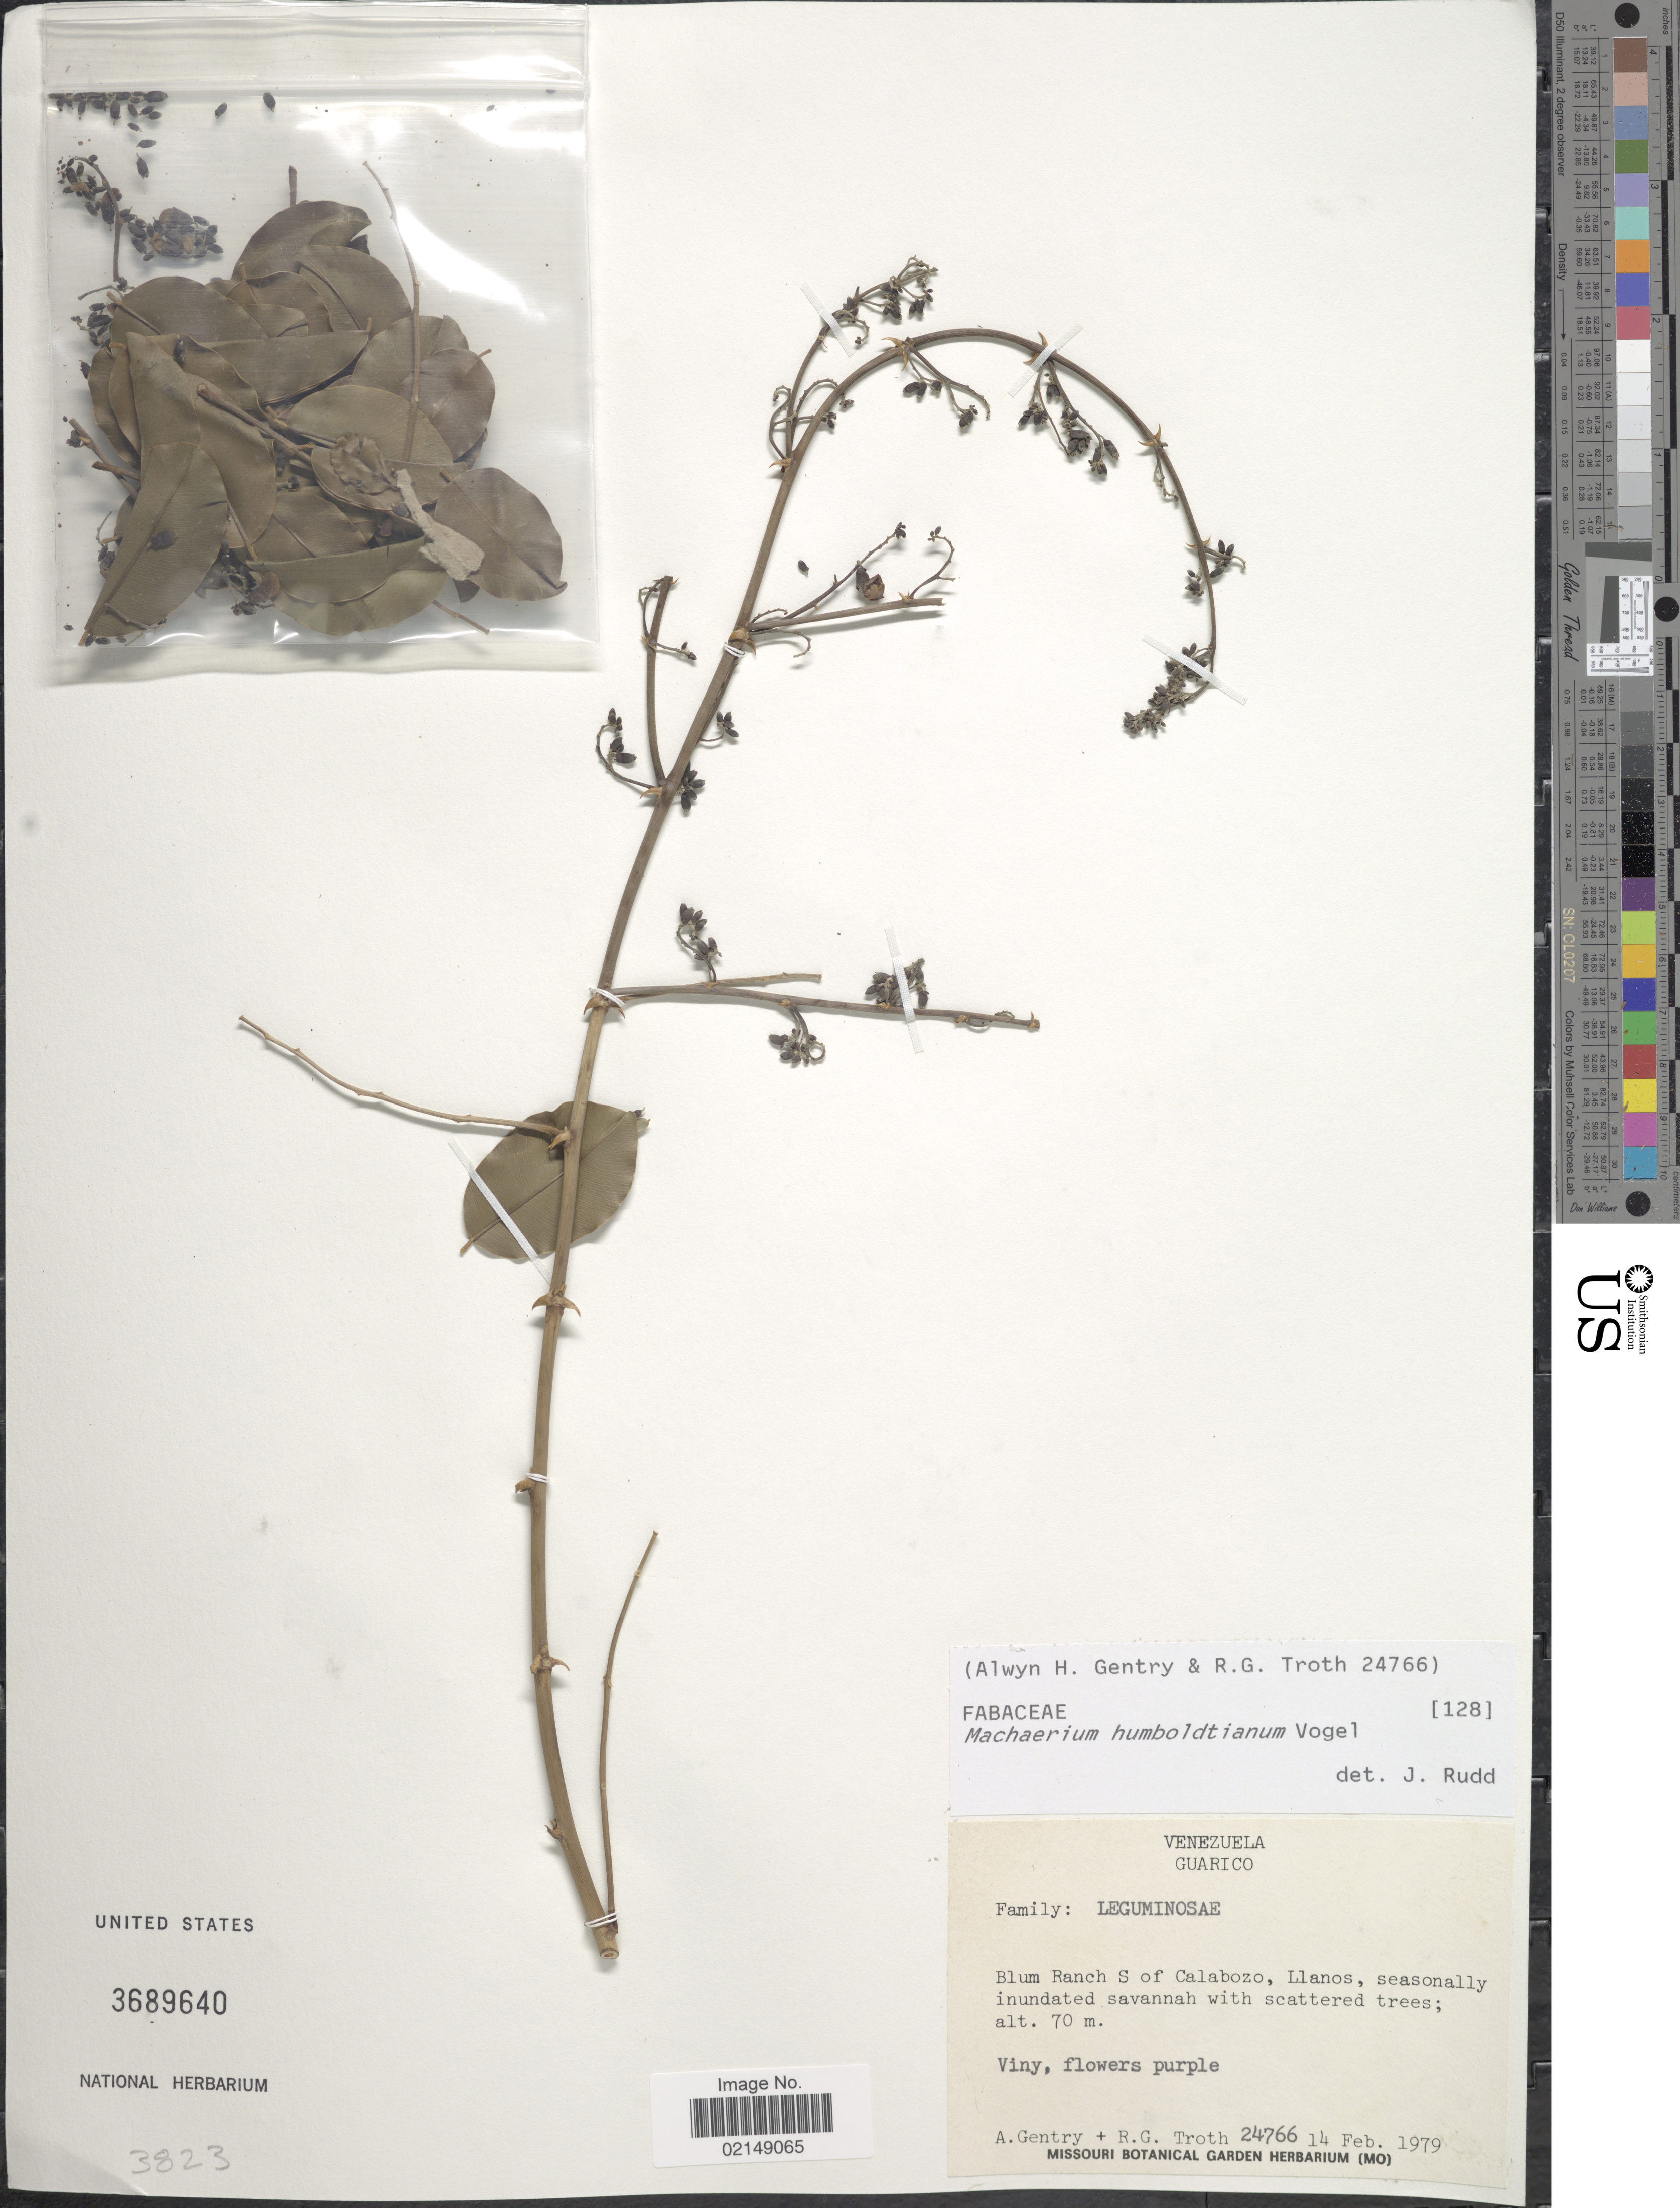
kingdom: Plantae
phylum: Tracheophyta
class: Magnoliopsida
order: Fabales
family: Fabaceae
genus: Machaerium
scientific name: Machaerium humboldtianum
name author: Vogel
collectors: A. H. Gentry & R. Troth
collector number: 24766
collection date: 1979-02-14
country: Venezuela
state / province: Guárico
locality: Blum Ranch S of Calabozo, Llanos, seasonally inundated savannah.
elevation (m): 70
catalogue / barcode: US 3689640